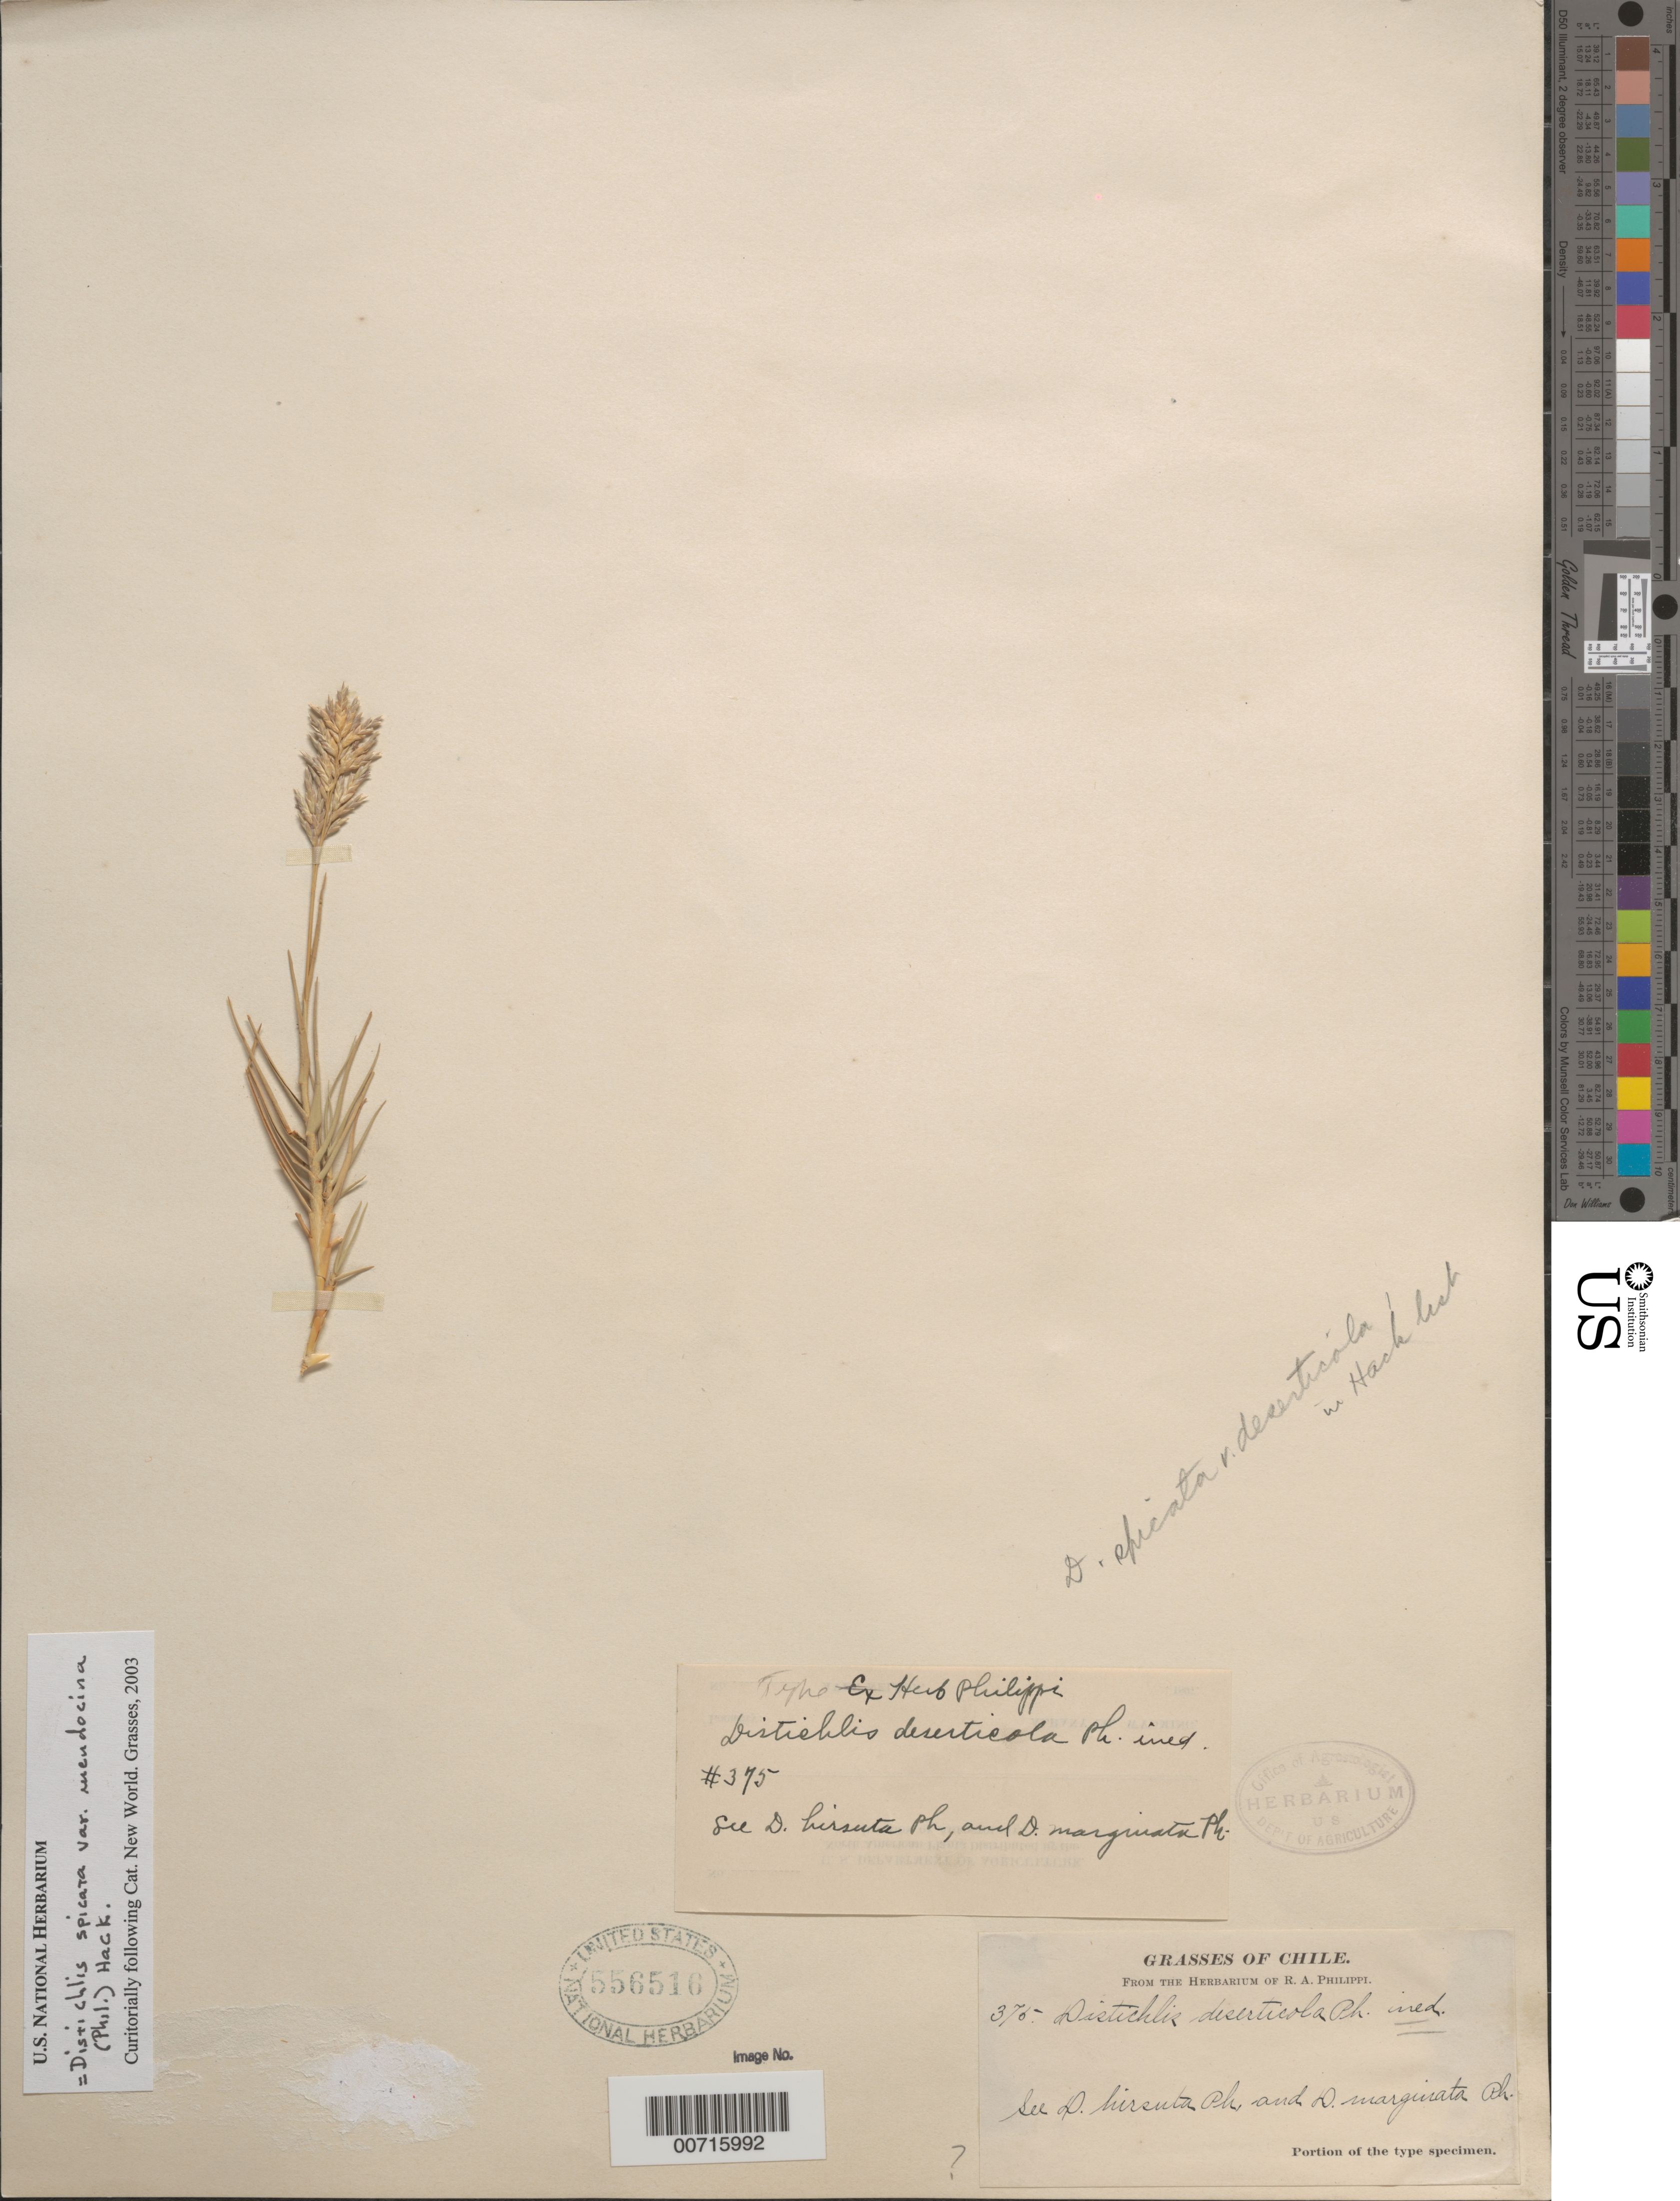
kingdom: Plantae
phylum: Tracheophyta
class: Liliopsida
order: Poales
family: Poaceae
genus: Distichlis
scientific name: Distichlis spicata var. mendocina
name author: (Phil.) Hack.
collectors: ex. herb. R.A. Philippi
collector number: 375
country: Chile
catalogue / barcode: US 556516